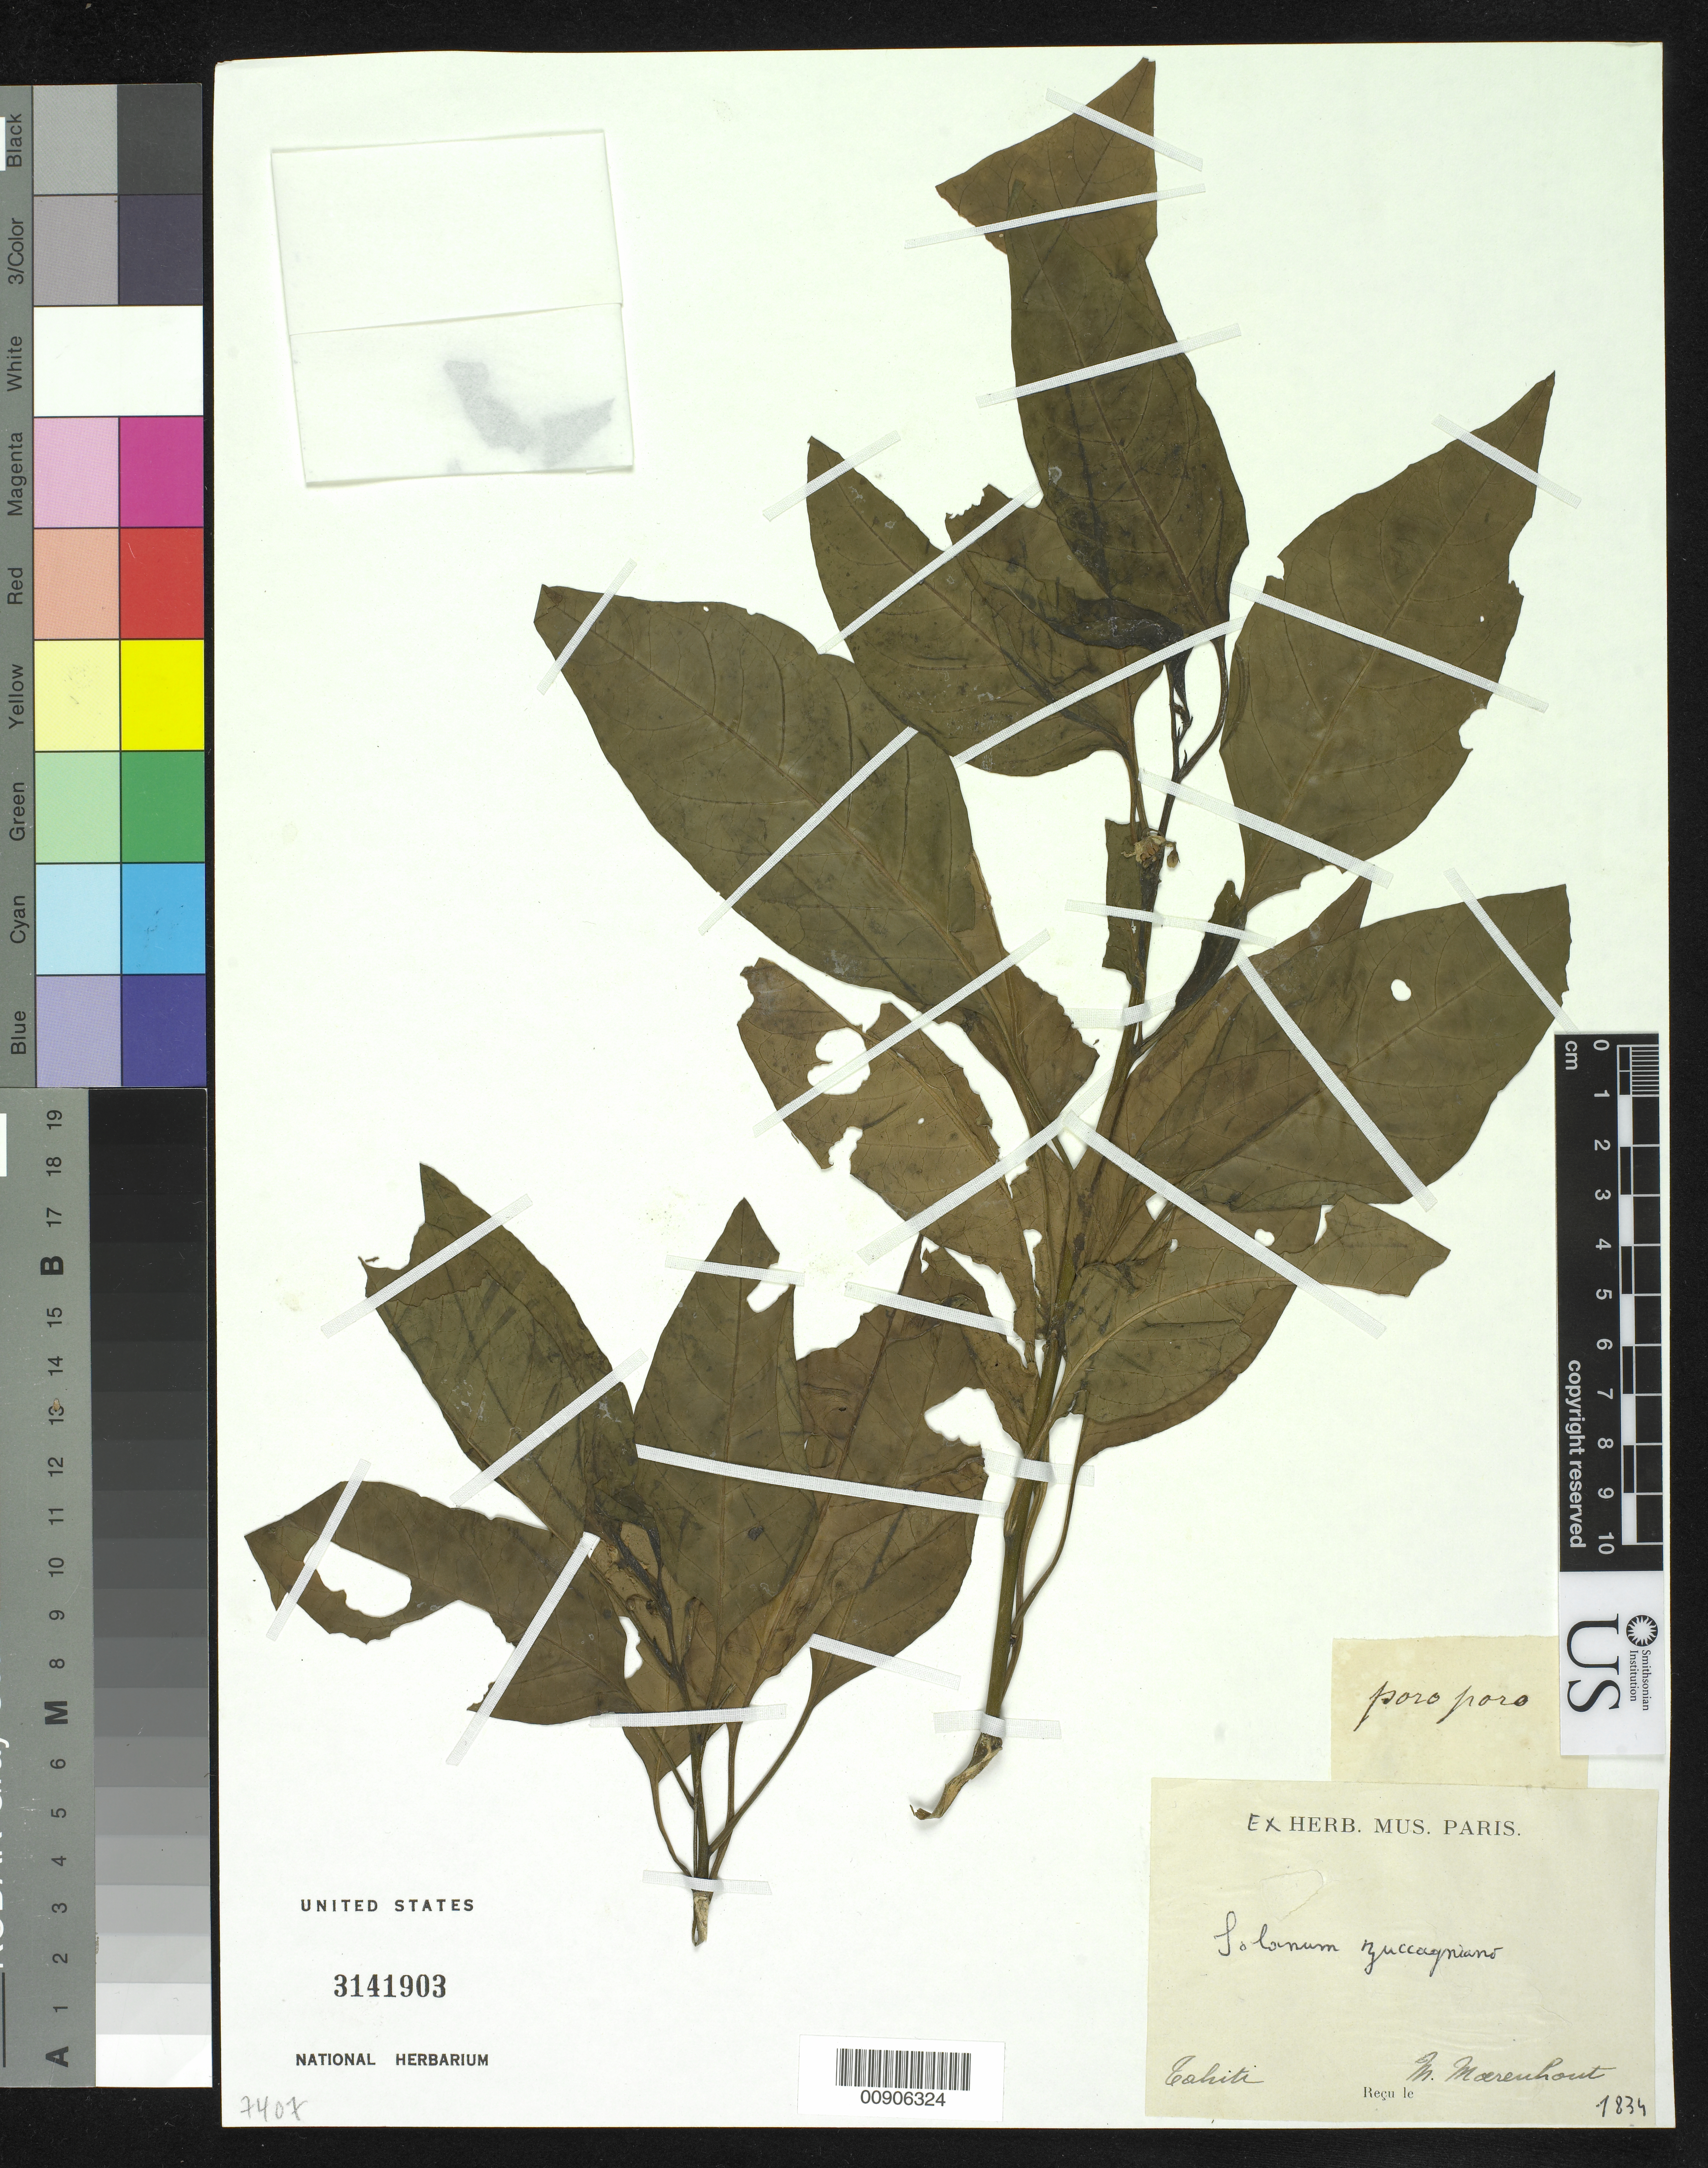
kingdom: Plantae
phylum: Tracheophyta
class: Magnoliopsida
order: Solanales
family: Solanaceae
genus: Solanum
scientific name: Solanum zuccagnianum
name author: Dunal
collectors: M. Mareuhout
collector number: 1834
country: French Polynesia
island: Bora Bora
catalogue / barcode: US 3141903